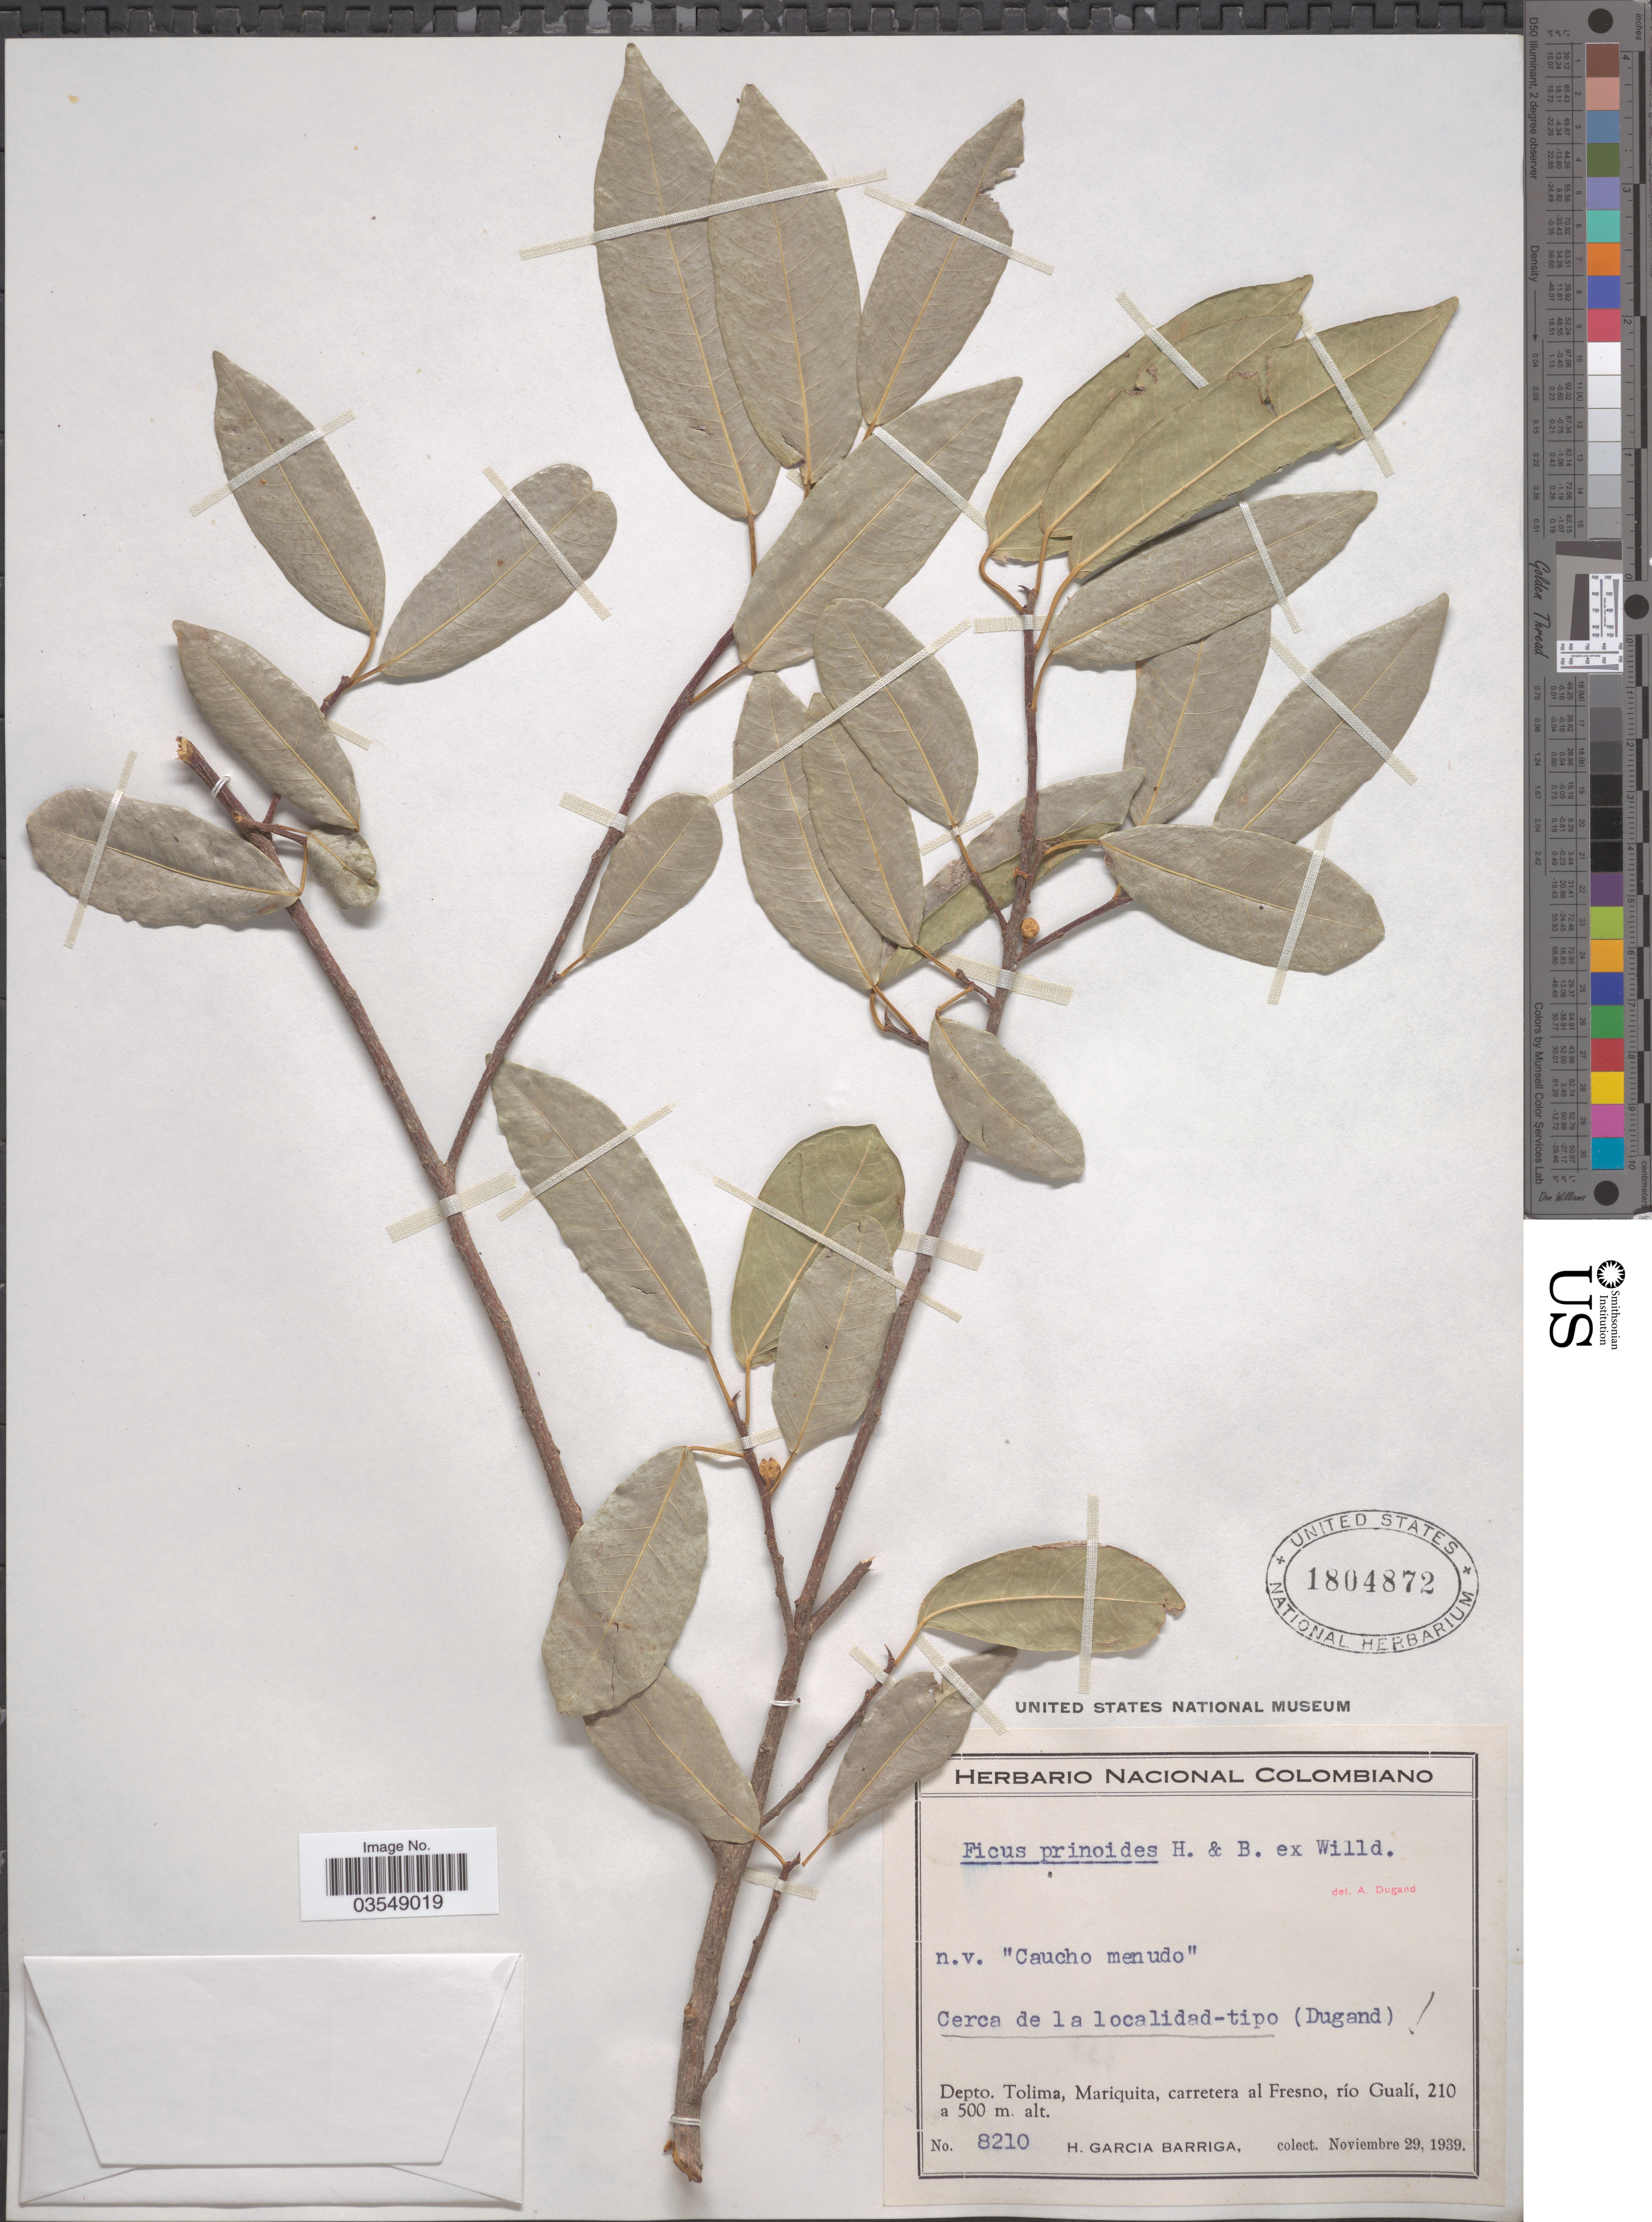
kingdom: Plantae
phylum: Tracheophyta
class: Magnoliopsida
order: Rosales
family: Moraceae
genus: Ficus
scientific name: Ficus pallida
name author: Vahl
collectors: H. García Barriga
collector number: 8210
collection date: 1939-11-29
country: Colombia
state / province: Tolima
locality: Depto. Tolima, Mariquita, carretera al Fresno, río Gualí.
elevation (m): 210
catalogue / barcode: US 1804872